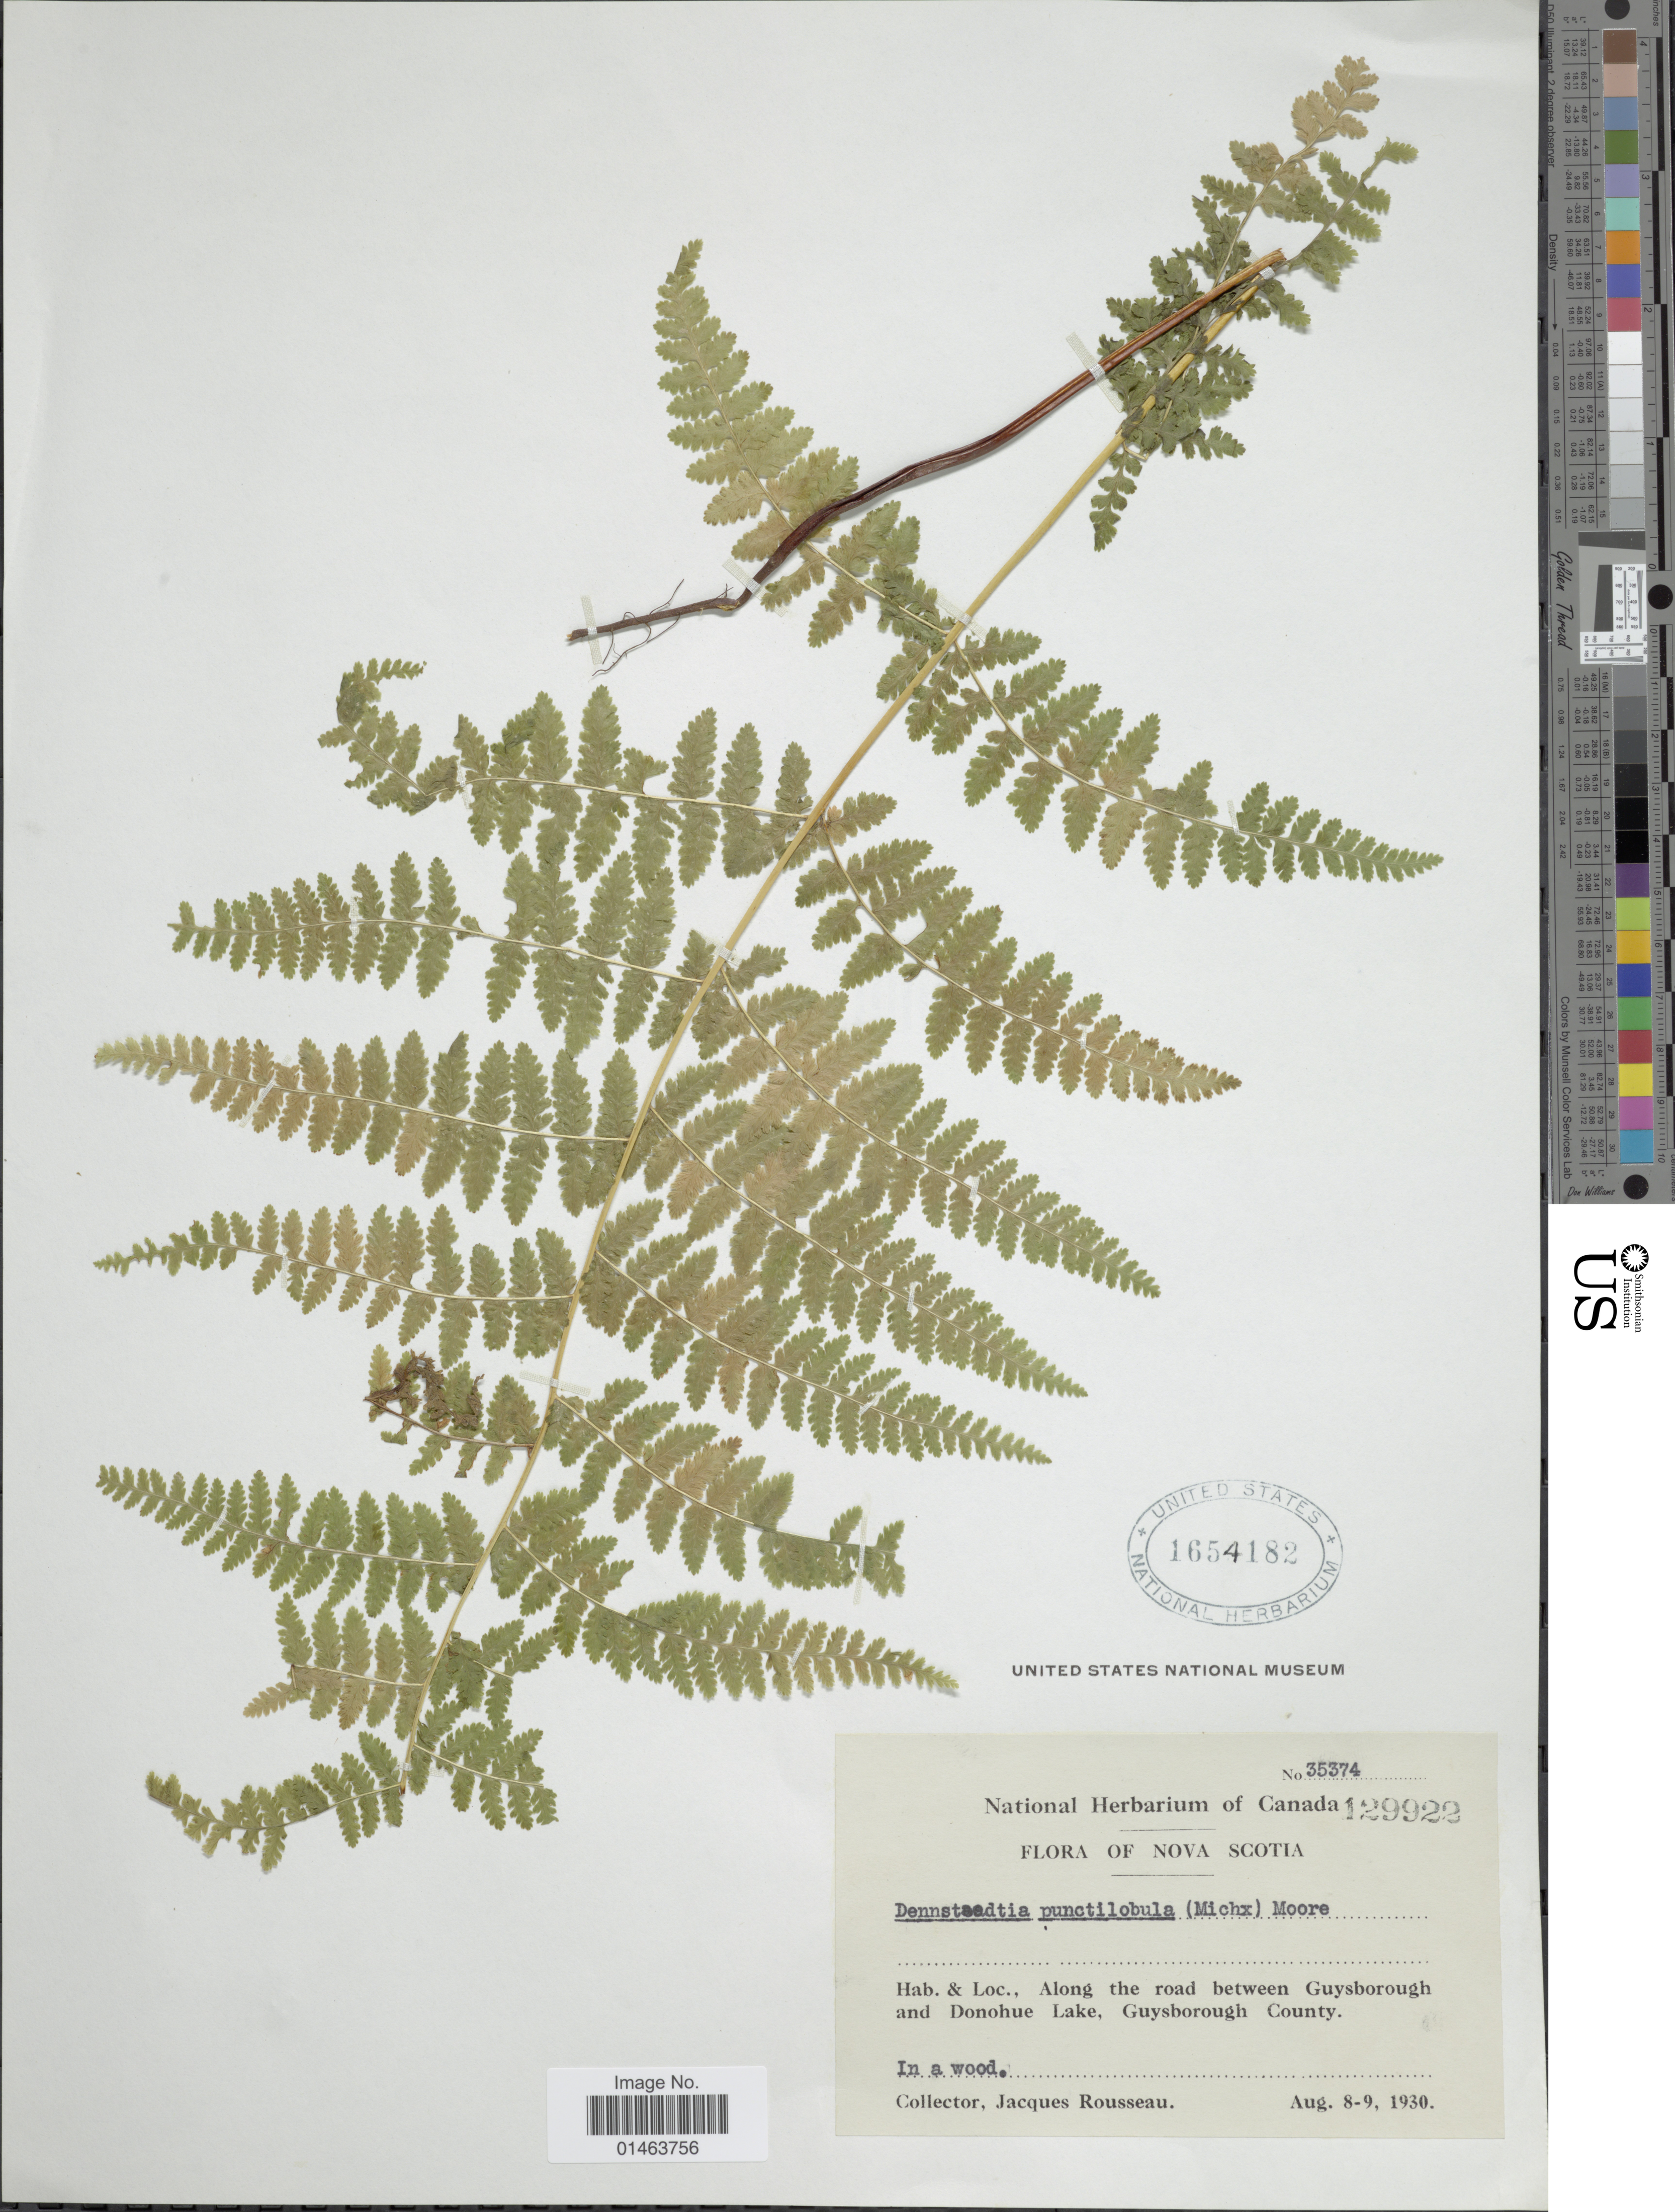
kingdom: Plantae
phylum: Tracheophyta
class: Polypodiopsida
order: Polypodiales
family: Dennstaedtiaceae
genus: Dennstaedtia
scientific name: Dennstaedtia punctilobula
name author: (Michx.) T. Moore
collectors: J. Rousseau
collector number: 35374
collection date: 1930-08-08/1930-08-09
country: Canada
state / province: Nova Scotia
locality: Along the road between Guysborough and Donohue Lake, Guysorough County.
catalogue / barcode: US 1654182